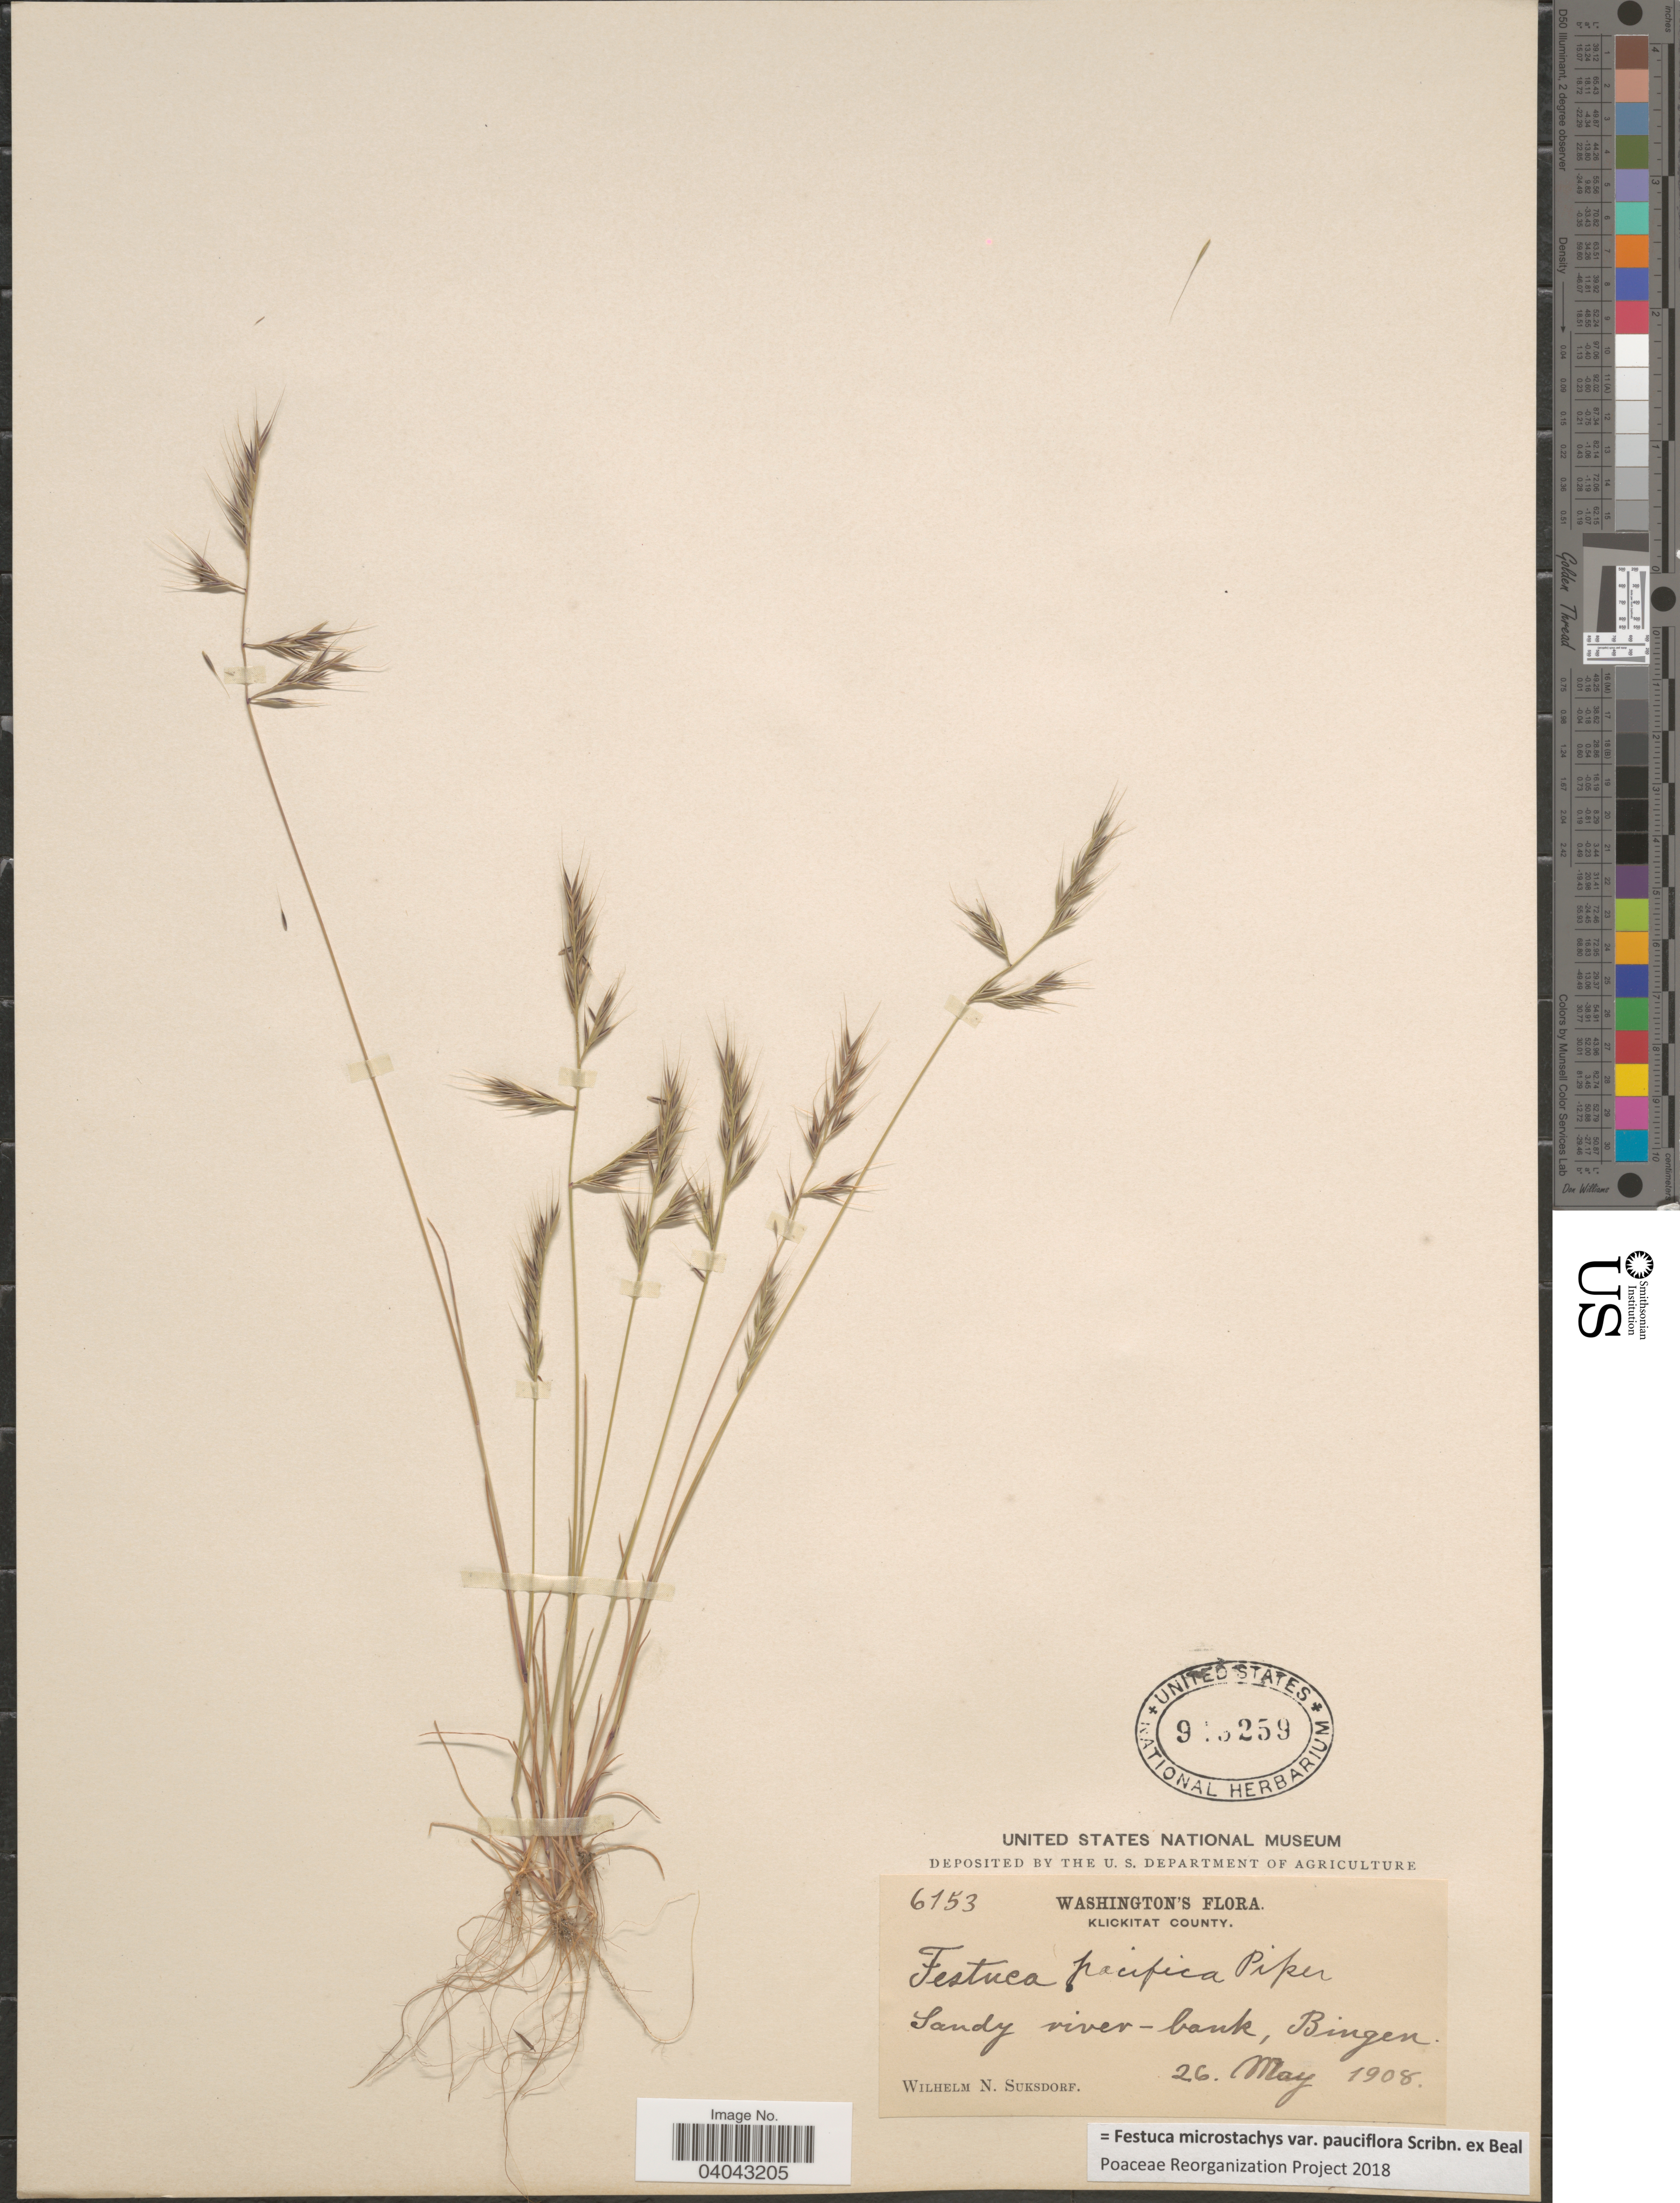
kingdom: Plantae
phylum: Tracheophyta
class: Liliopsida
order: Poales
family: Poaceae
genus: Festuca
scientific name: Festuca microstachys var. pauciflora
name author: Scribn. ex W.J. Beal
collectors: W. N. Suksdorf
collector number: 6153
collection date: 1908-05-26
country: United States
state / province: Washington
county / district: Klickitat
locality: Klickitat County. Sandy river-bank, Bingen,